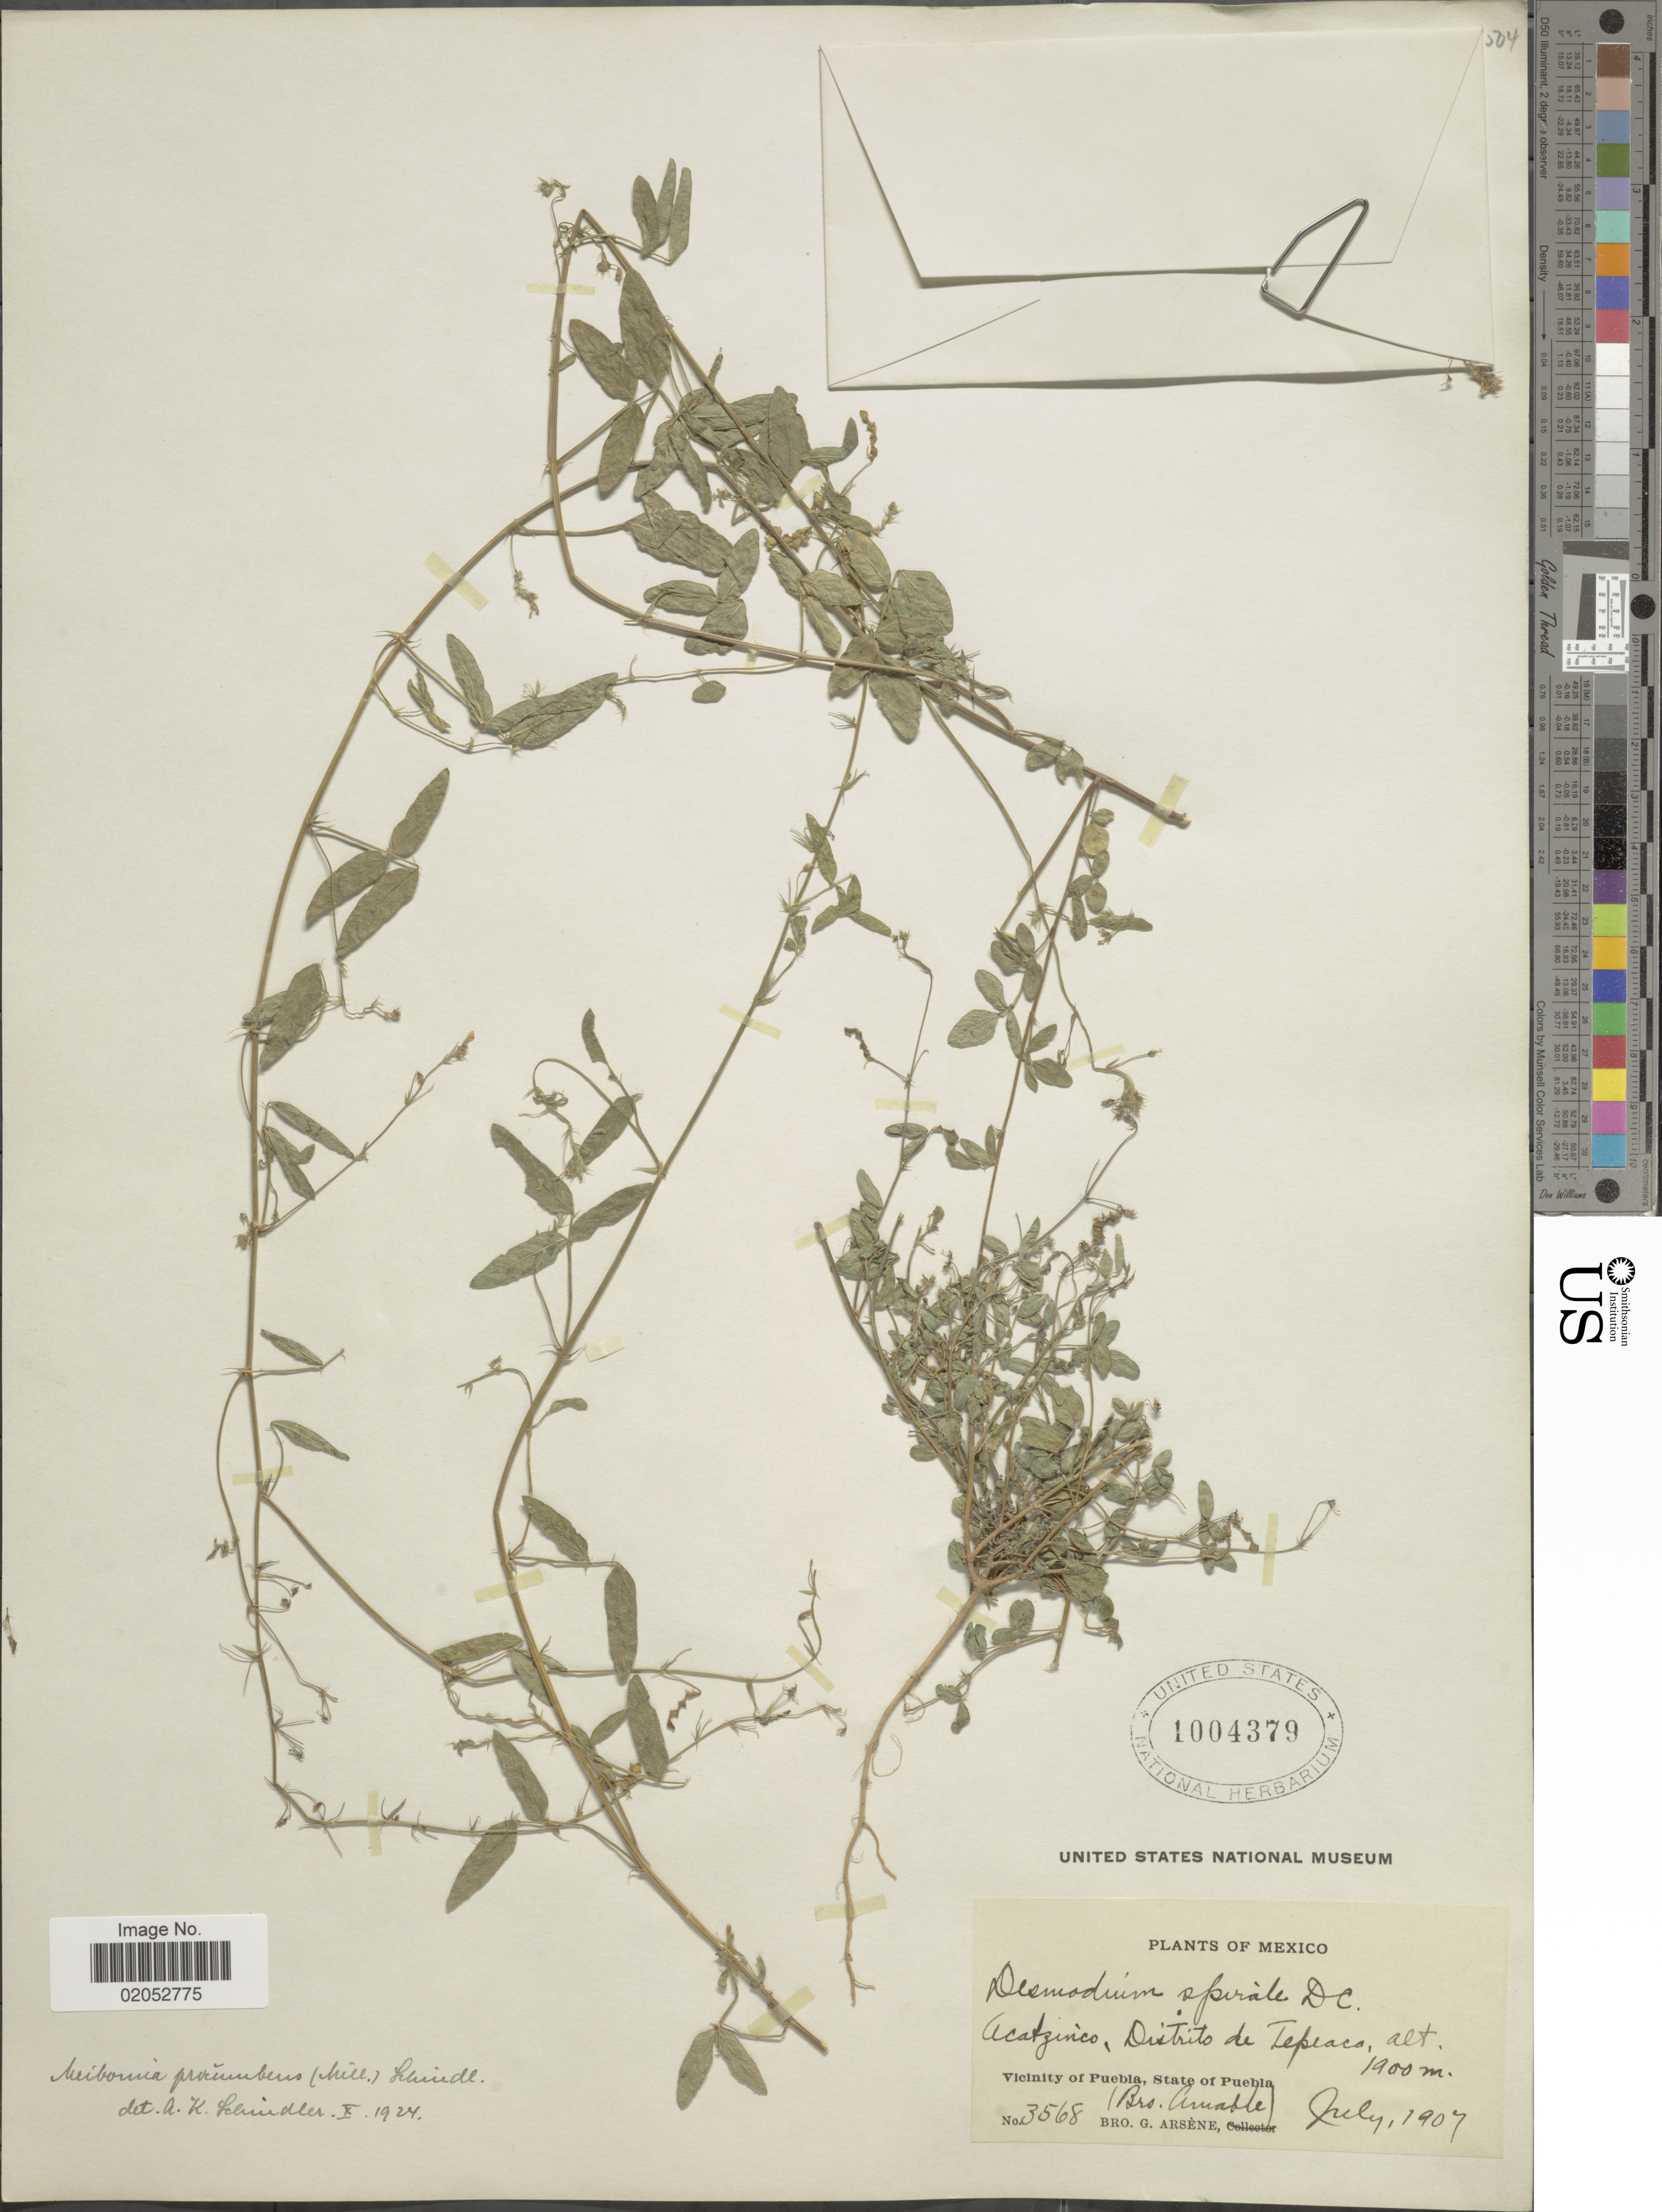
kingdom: Plantae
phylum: Tracheophyta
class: Magnoliopsida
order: Fabales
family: Fabaceae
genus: Desmodium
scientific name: Desmodium procumbens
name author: (Mill.) Hitchc.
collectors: Bro. G. Arsène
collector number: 3568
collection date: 1907-07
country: Mexico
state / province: Puebla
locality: Acatzinco, istrito de Tepeaca, Vicinity of Puebla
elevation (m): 1900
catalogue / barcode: US 1004379